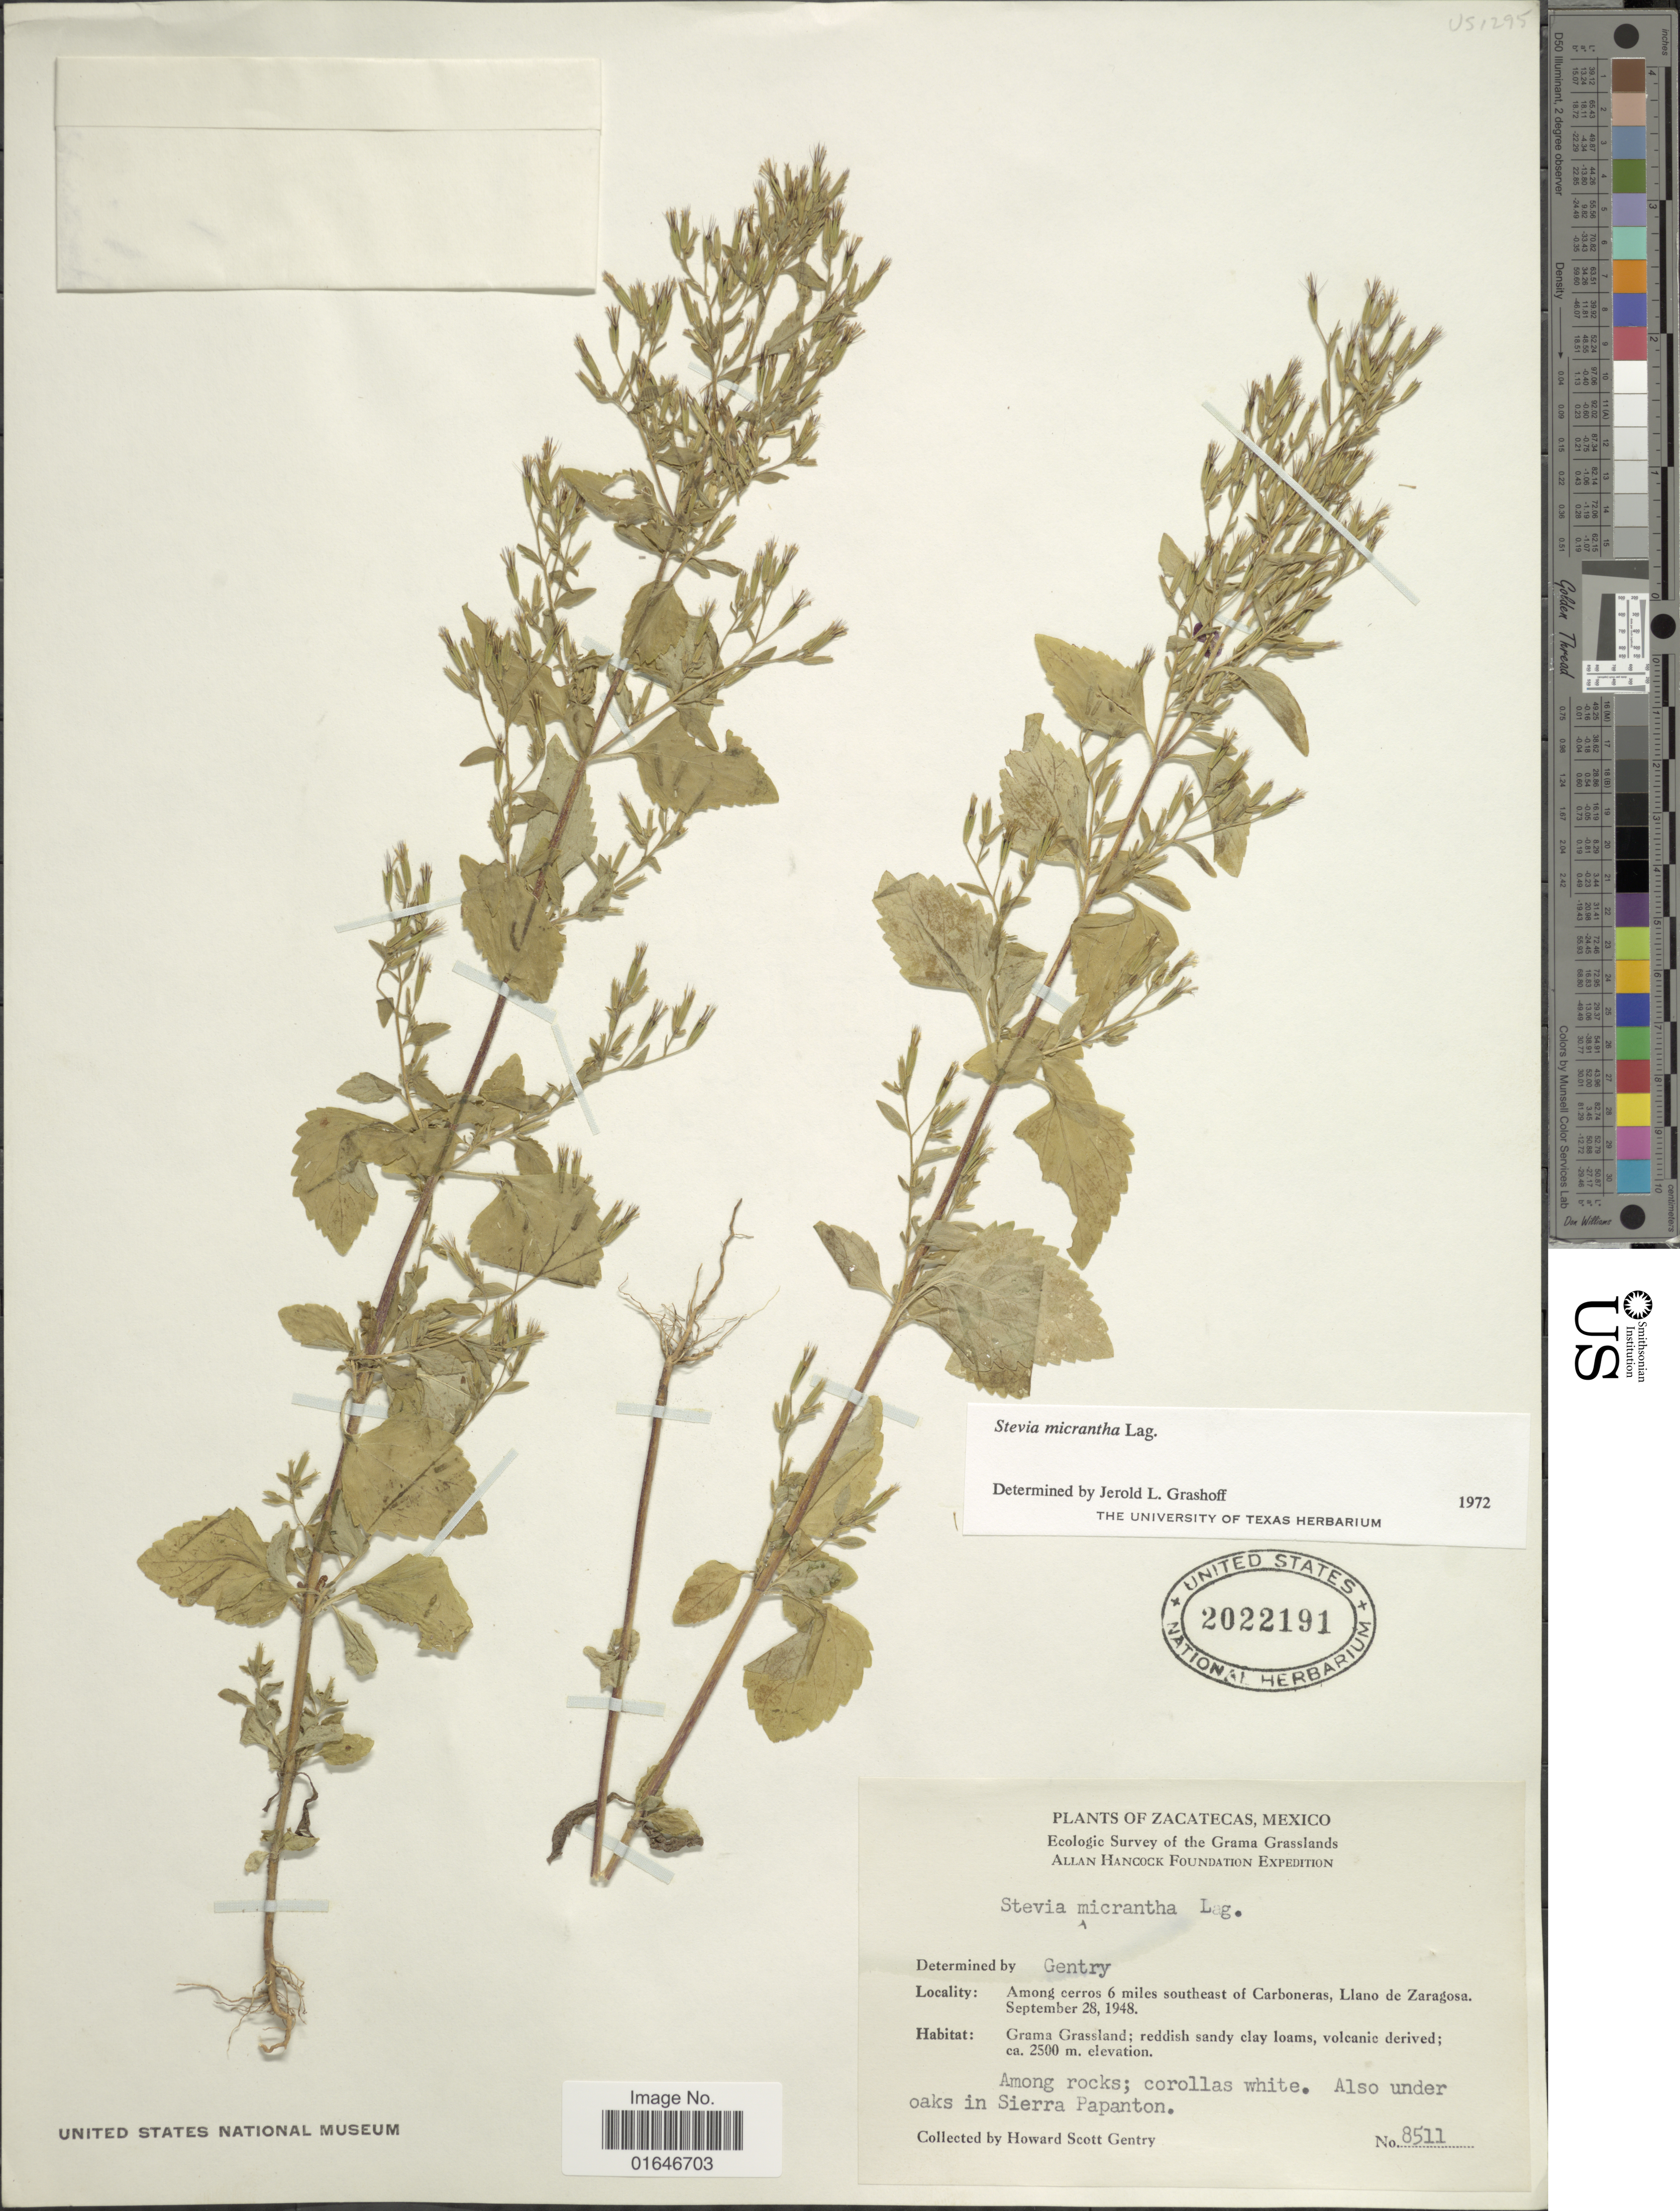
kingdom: Plantae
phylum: Tracheophyta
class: Magnoliopsida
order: Asterales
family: Asteraceae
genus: Stevia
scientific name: Stevia micrantha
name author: Lag.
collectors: H. S. Gentry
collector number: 8511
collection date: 1948-09-28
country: Mexico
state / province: Zacatecas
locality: Among cerros 6 miles southeast of Carboneras, Llano de Zaragosa, among rocks, also under oaks in Sierra Papanton.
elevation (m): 2500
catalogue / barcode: US 2022191